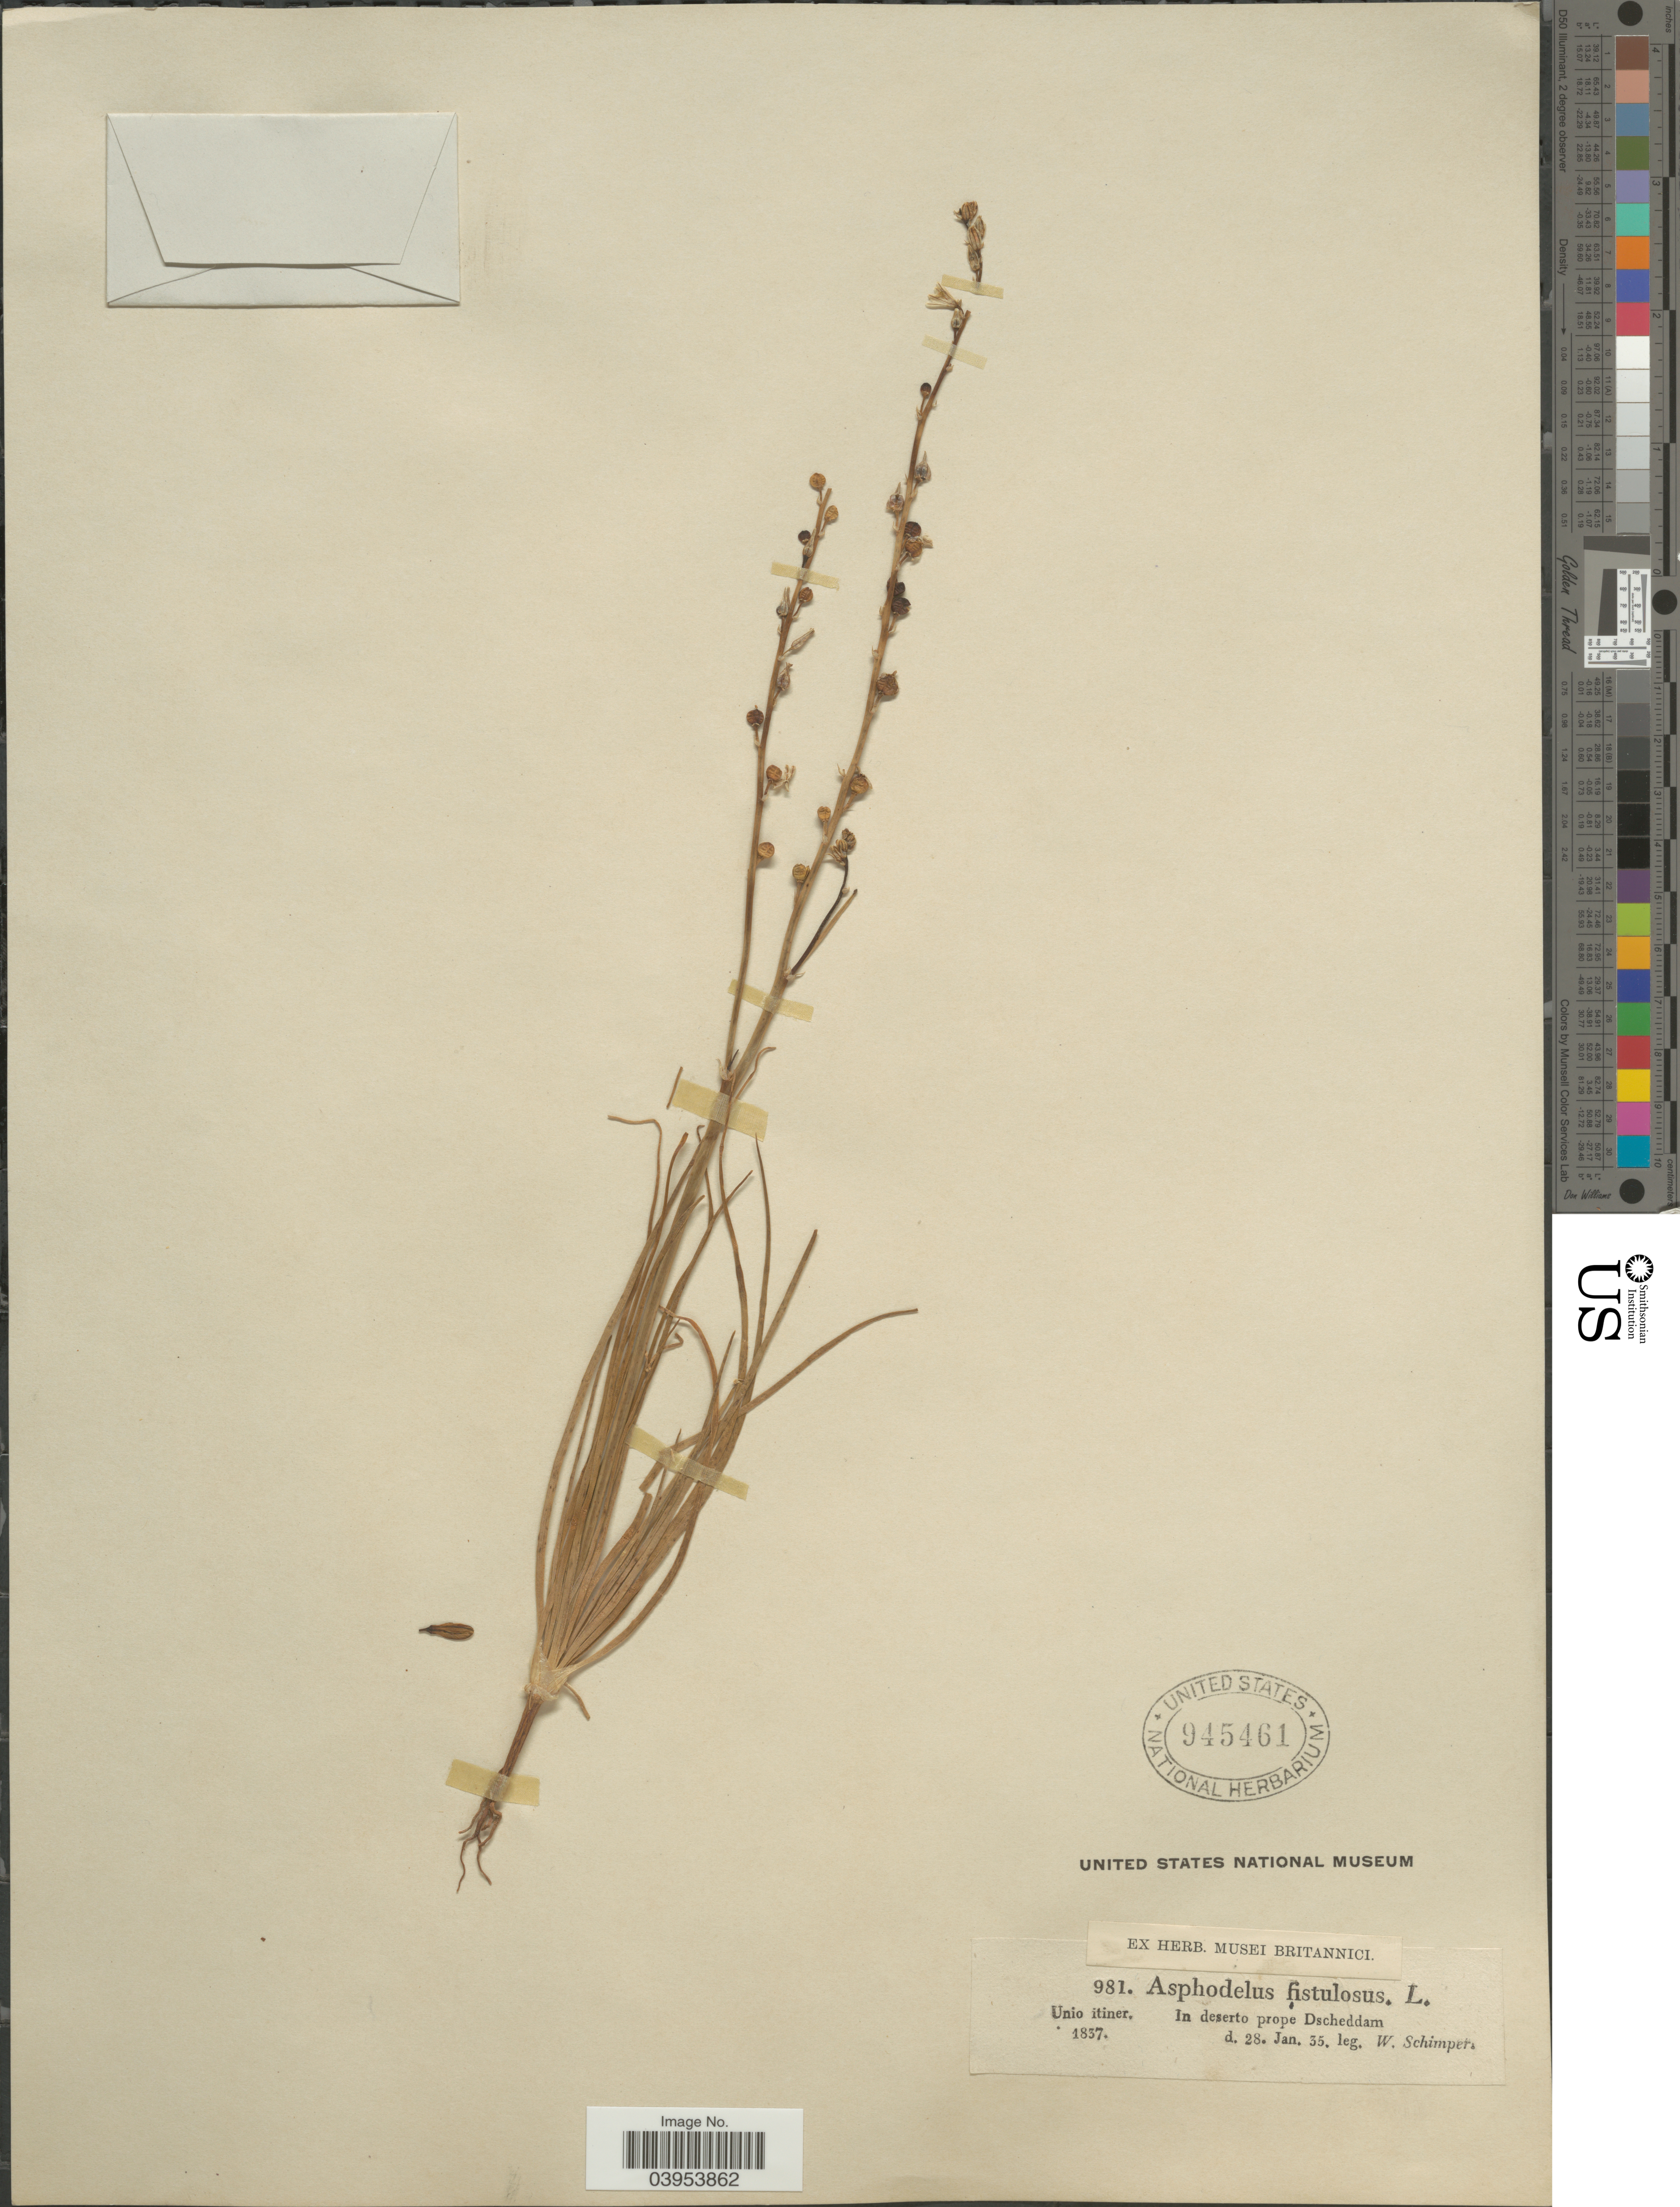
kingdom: Plantae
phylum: Tracheophyta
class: Liliopsida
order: Asparagales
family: Asphodelaceae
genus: Asphodelus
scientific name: Asphodelus fistulosus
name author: L.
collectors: W. Schimper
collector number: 981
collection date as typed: Transcribed d/m/y: 28/1/35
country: Saudi Arabia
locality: In deserto prope Dscheddam.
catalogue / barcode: US 945461